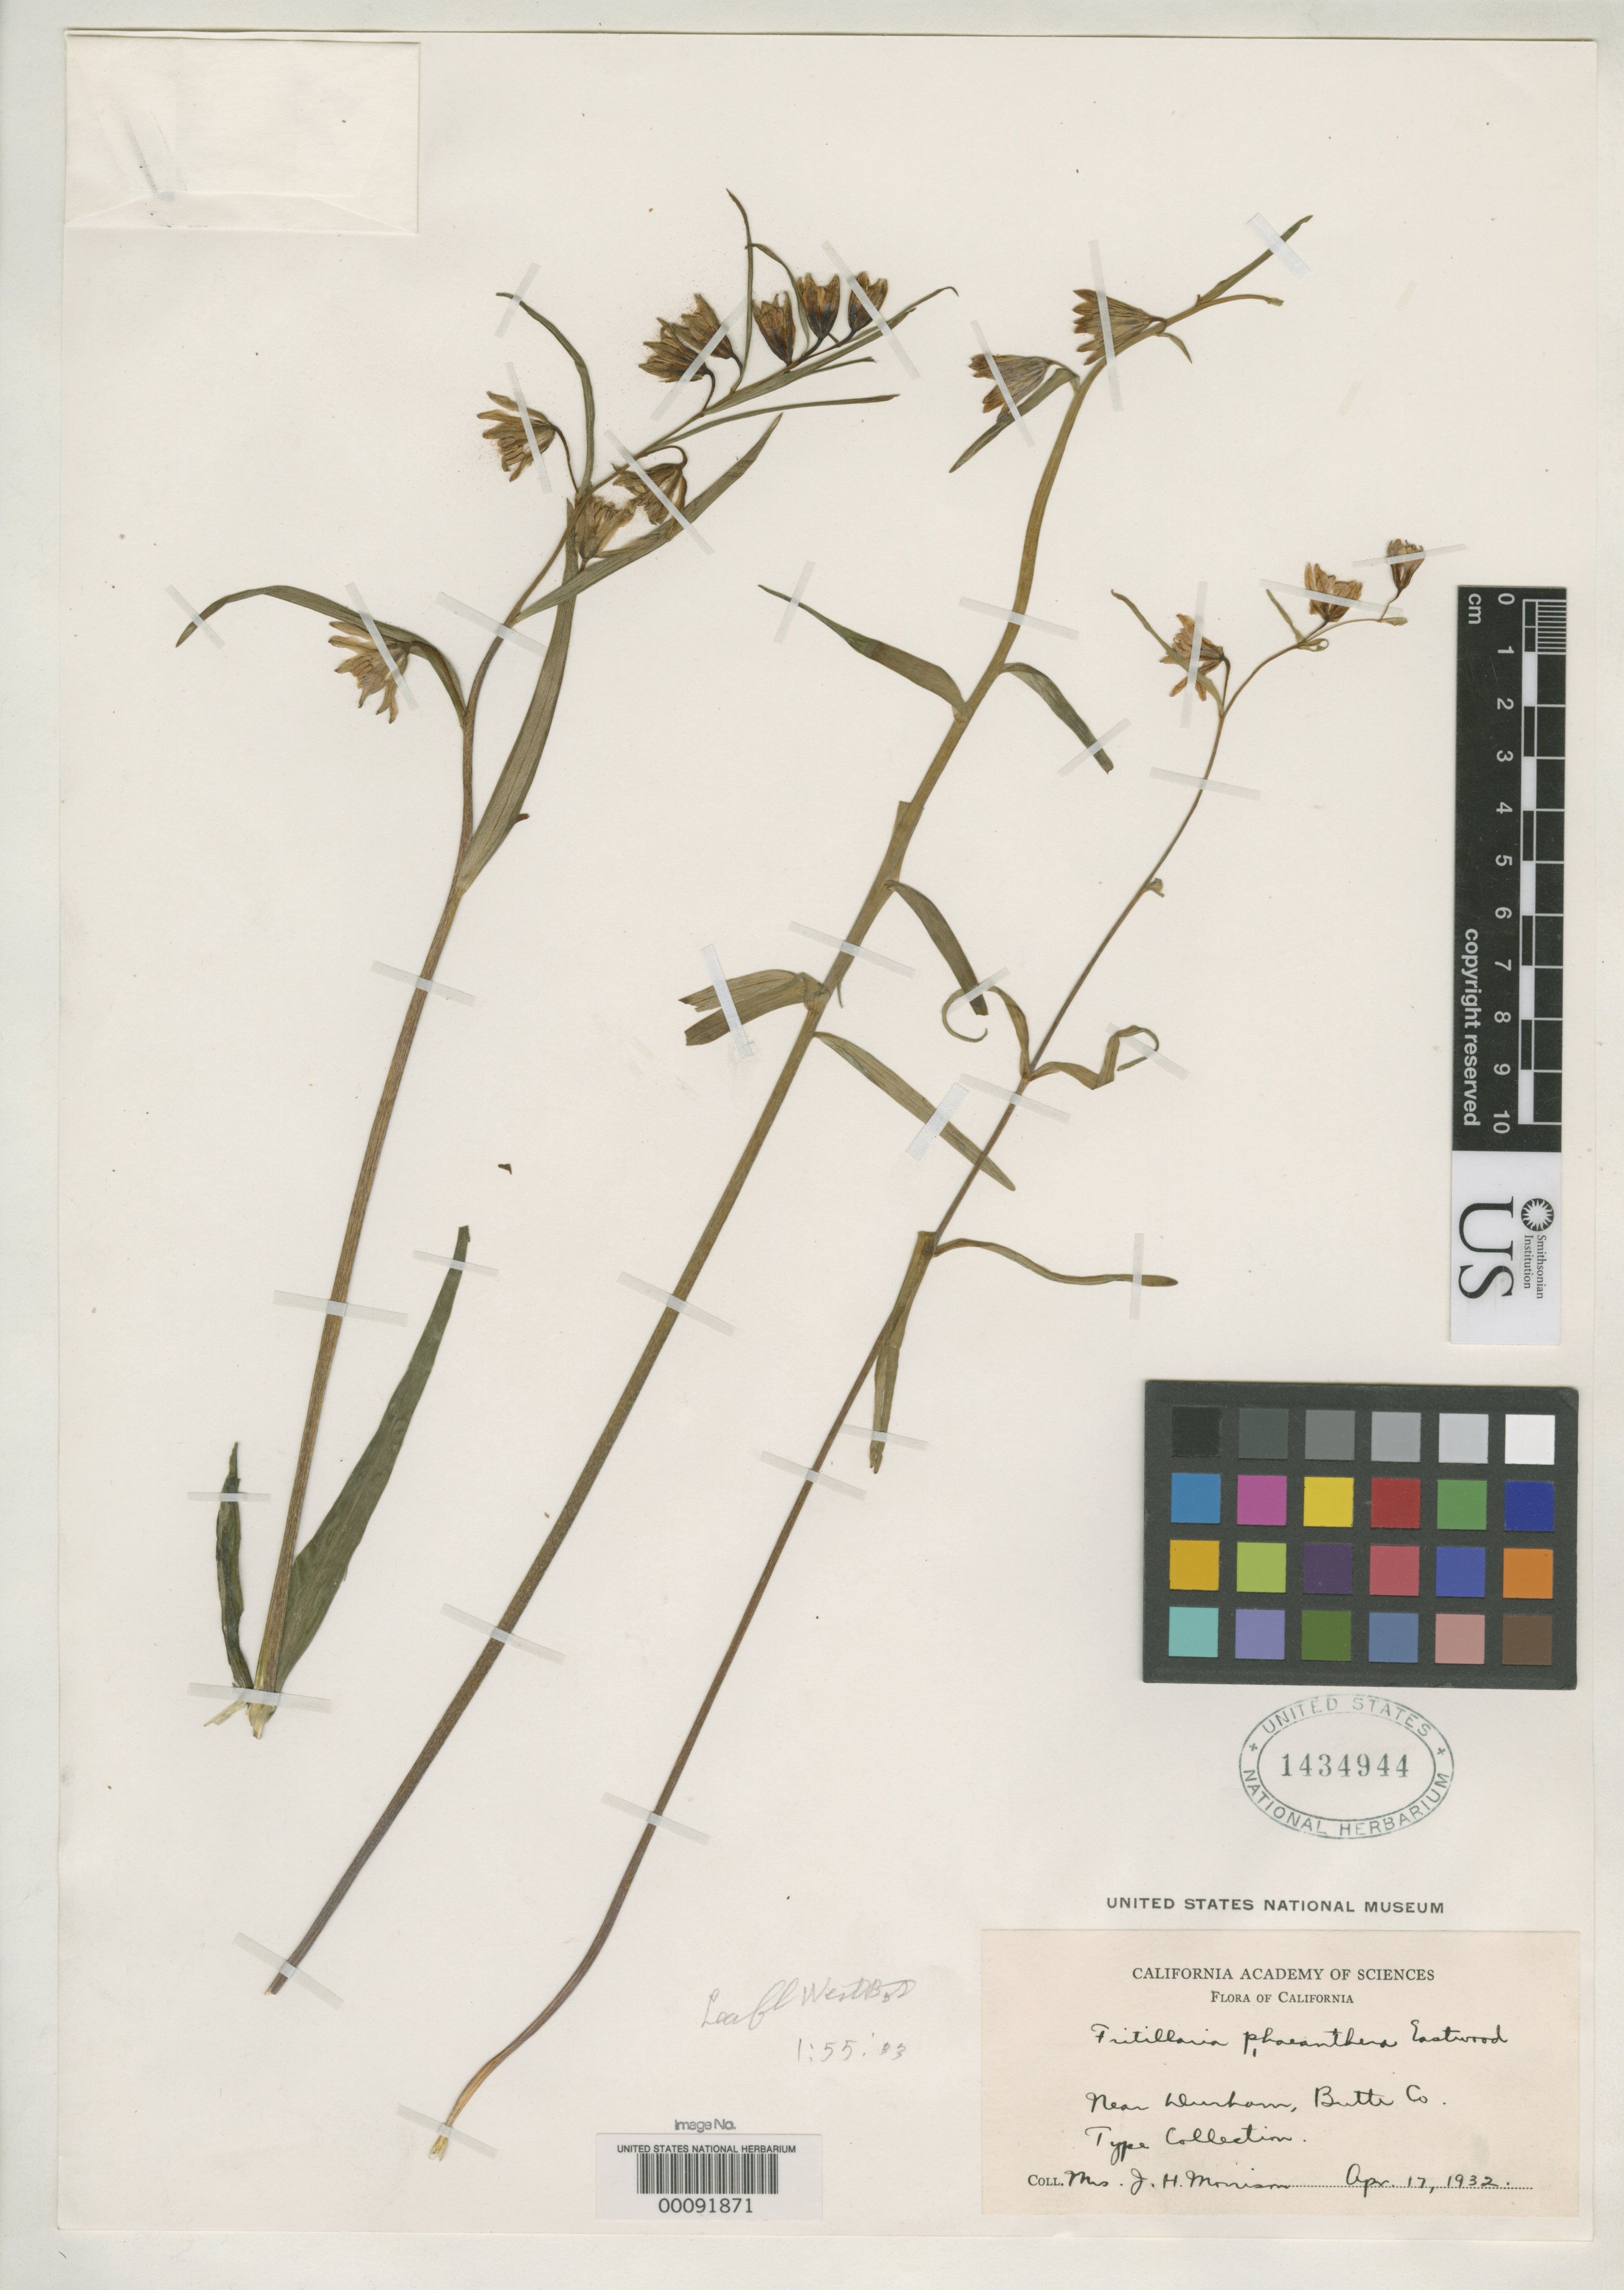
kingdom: Plantae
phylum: Tracheophyta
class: Liliopsida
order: Liliales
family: Liliaceae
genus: Fritillaria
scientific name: Fritillaria phaeanthera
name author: Eastw.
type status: Isotype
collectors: J. Morrison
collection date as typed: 17 Apr 1932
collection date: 1932-04-17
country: United States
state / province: California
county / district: Butte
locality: Near Durham.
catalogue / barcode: US 1434944